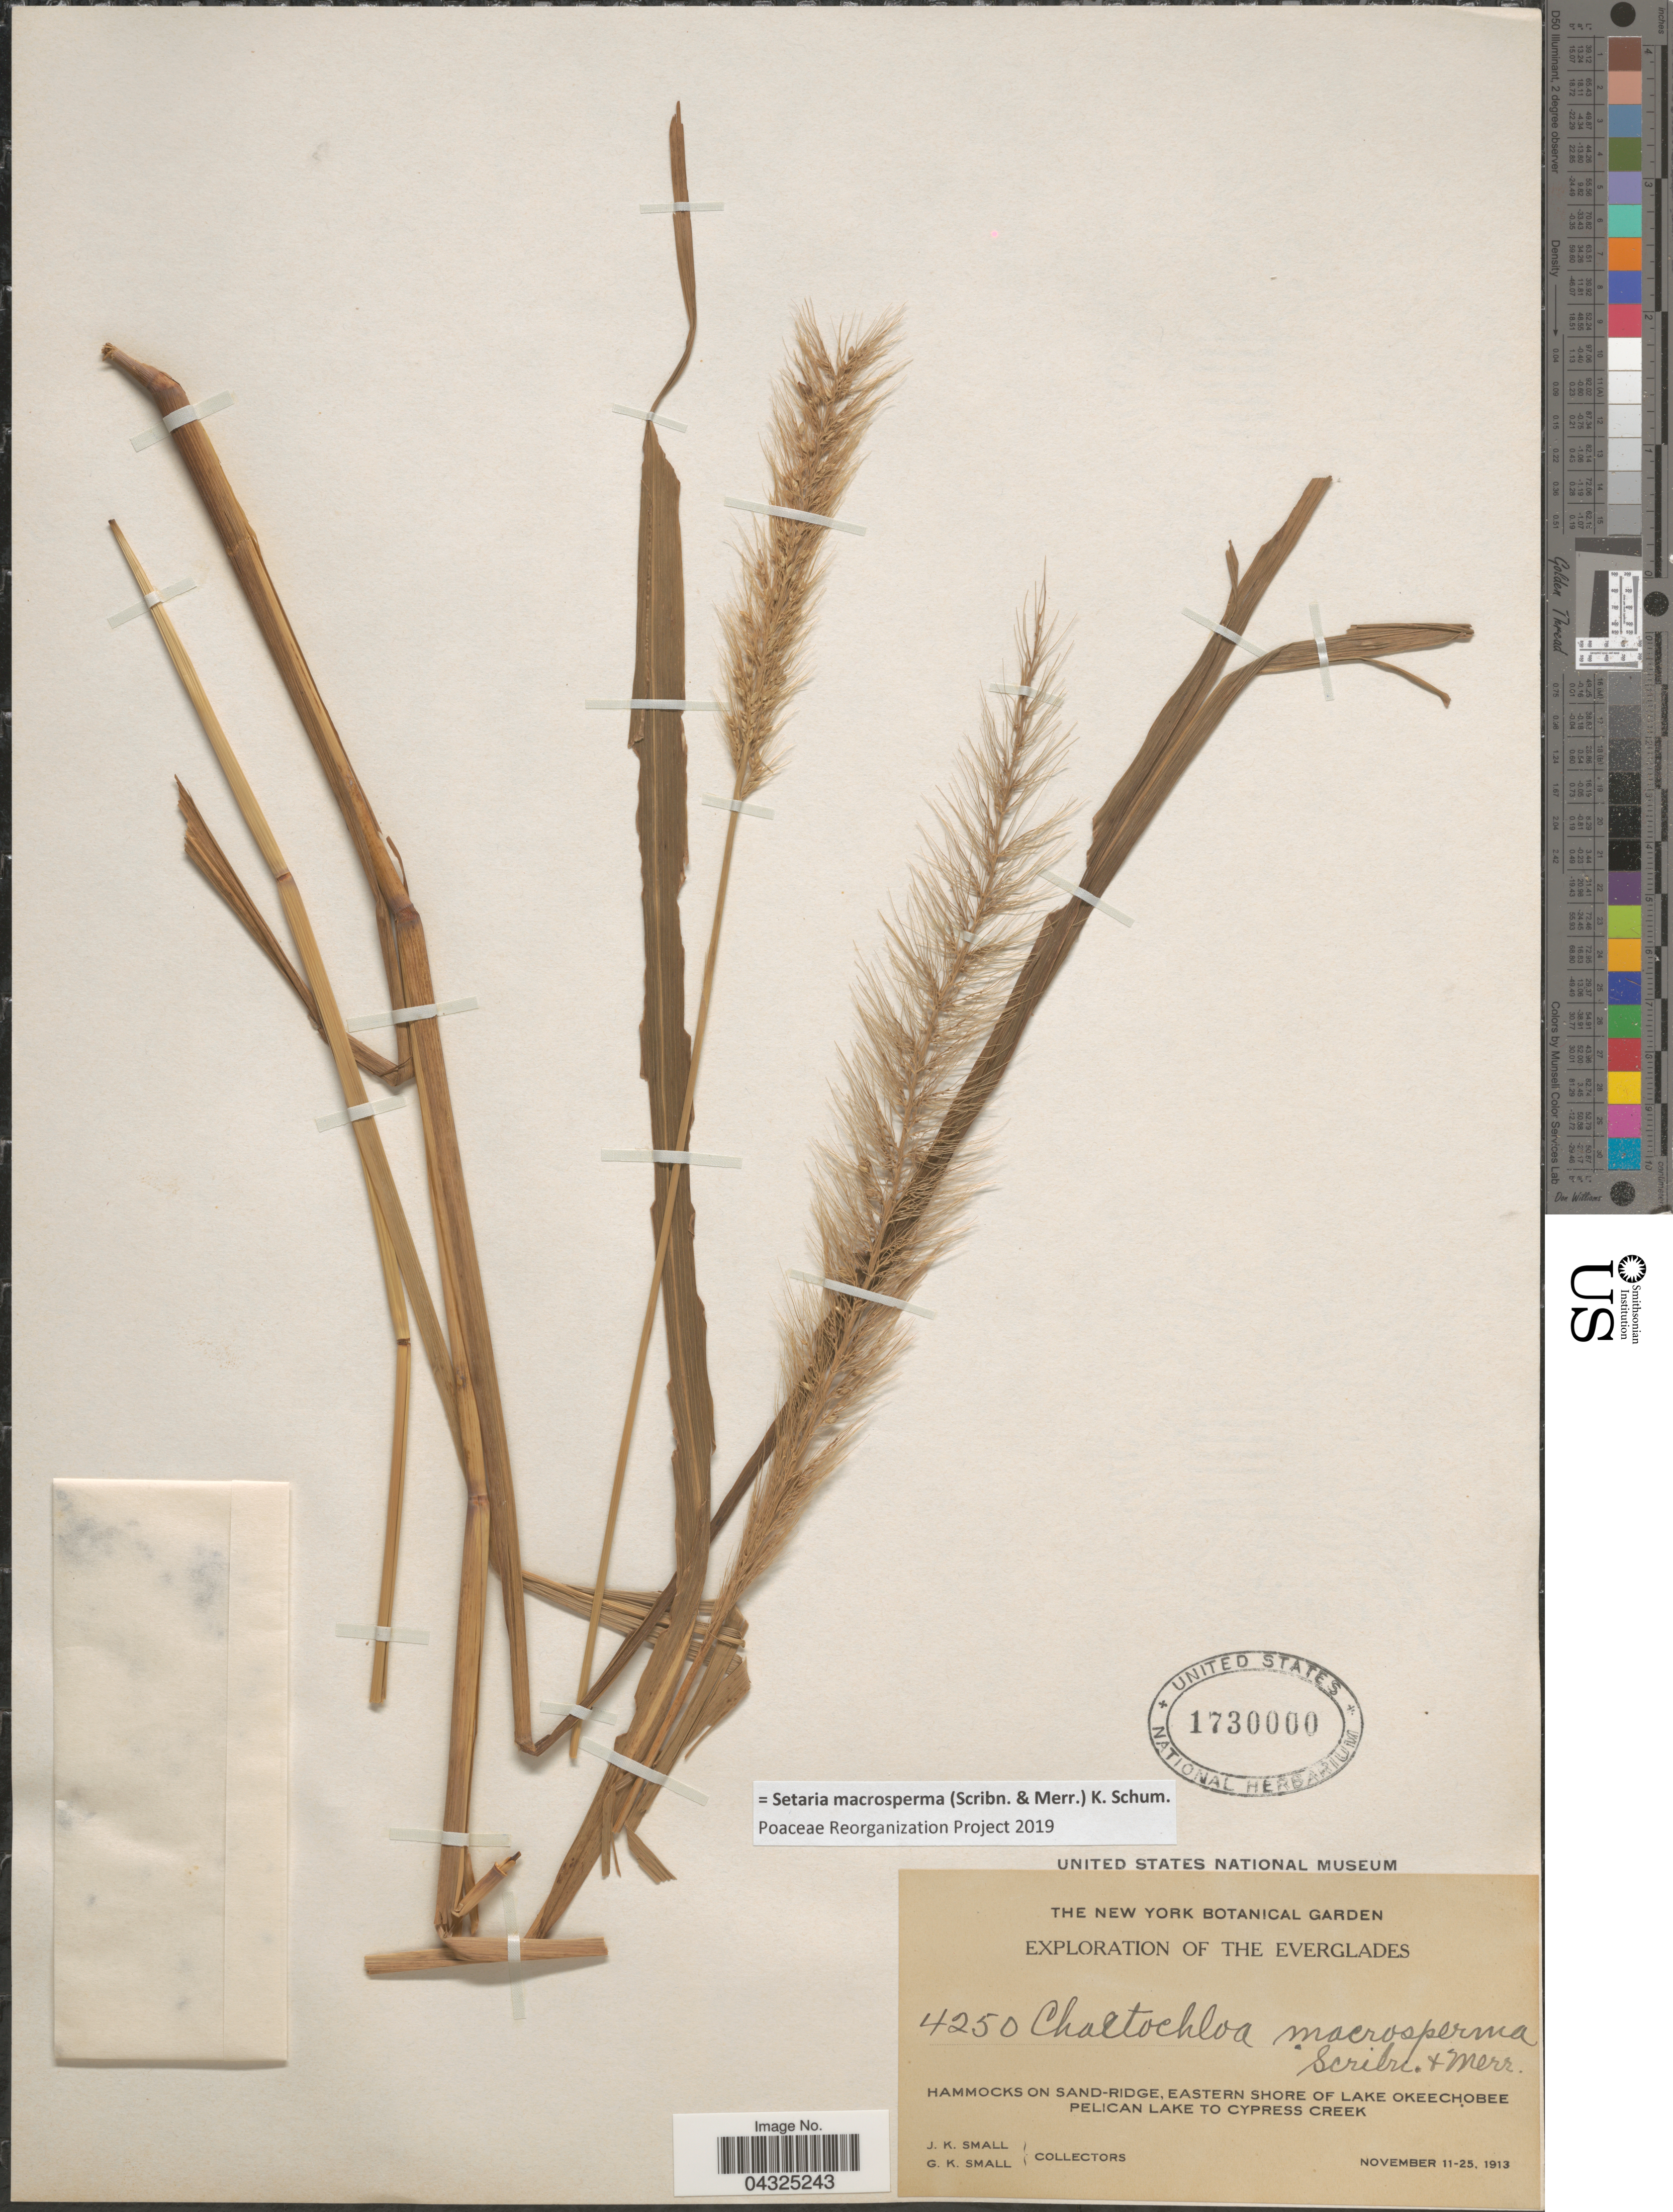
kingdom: Plantae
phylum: Tracheophyta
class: Liliopsida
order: Poales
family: Poaceae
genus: Setaria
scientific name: Setaria macrosperma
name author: (Scribn. & Merr.) K. Schum.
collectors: J. K. Small & G. K. Small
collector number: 4250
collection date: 1913-11-11/1913-11-25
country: United States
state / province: Florida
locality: Exploration of the Everglades. Hammocks on sand-ridge, eastern shore of Lake Okeechobee Pelican Lake to Cypress Creek.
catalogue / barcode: US 1730000